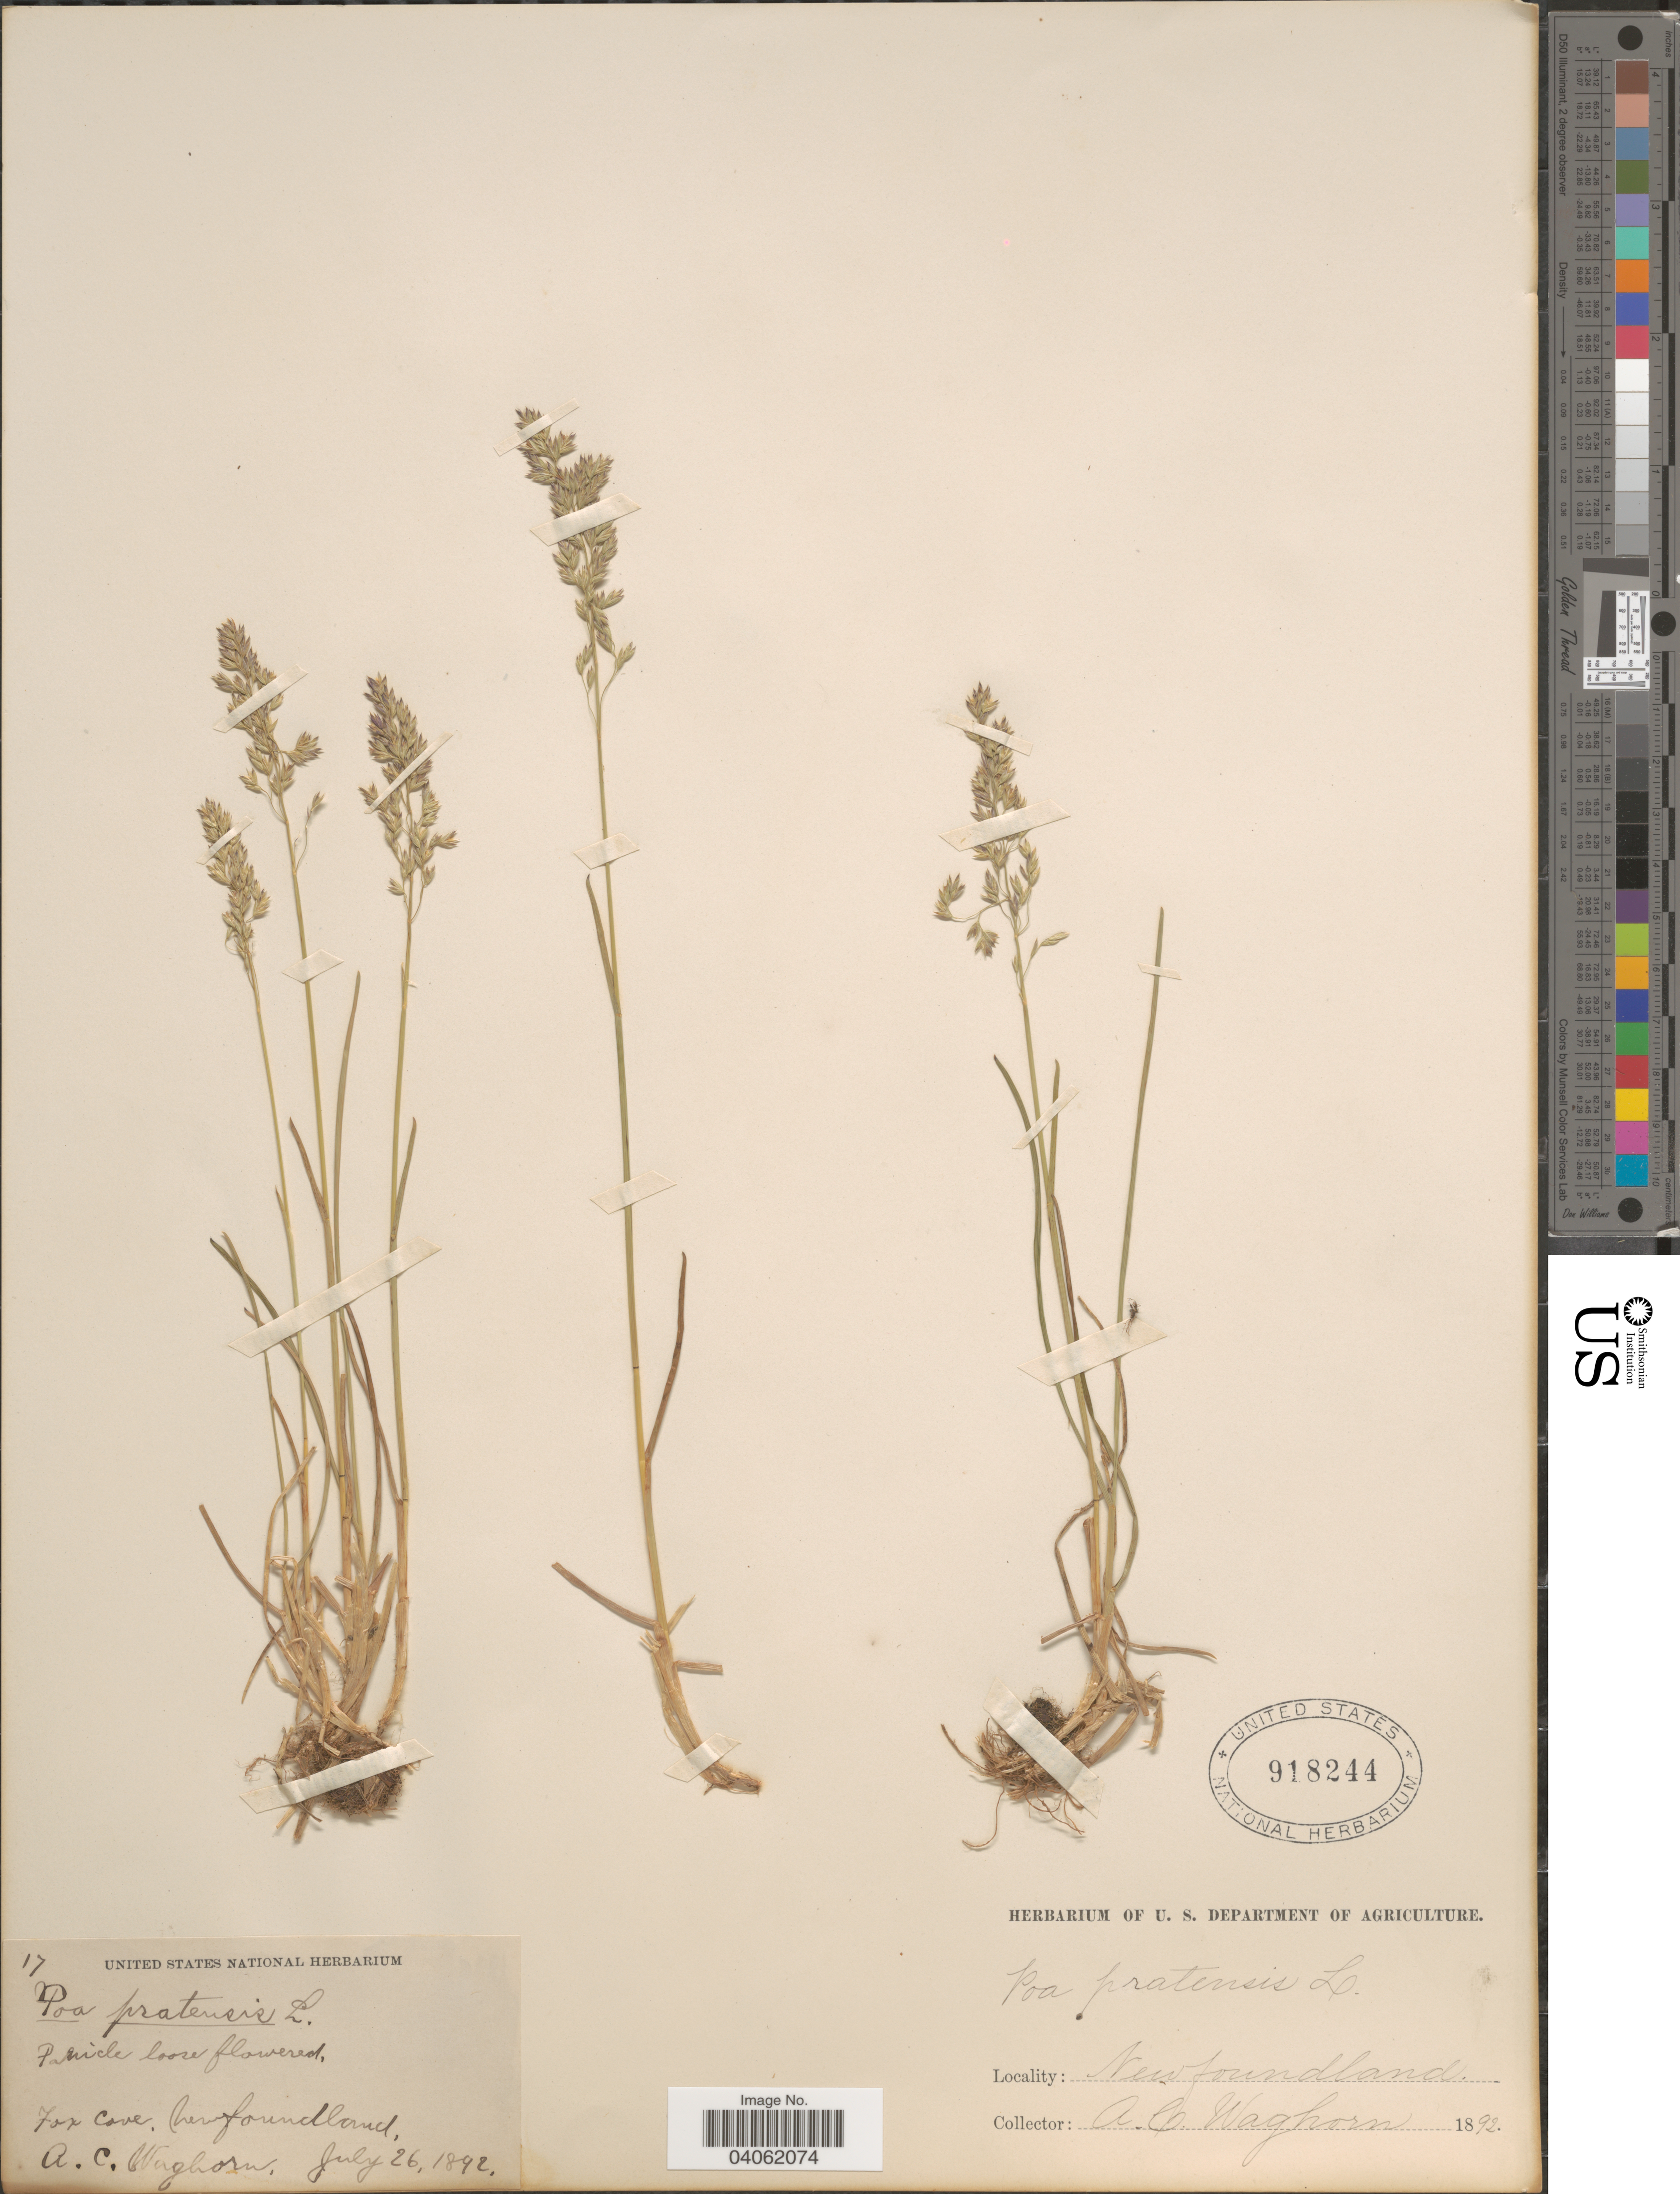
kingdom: Plantae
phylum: Tracheophyta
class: Liliopsida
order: Poales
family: Poaceae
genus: Poa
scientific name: Poa pratensis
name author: L.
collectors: A. Waghorne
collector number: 17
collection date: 1892-07-26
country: Canada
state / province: Newfoundland and Labrador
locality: Fox Cove.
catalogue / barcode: US 918244